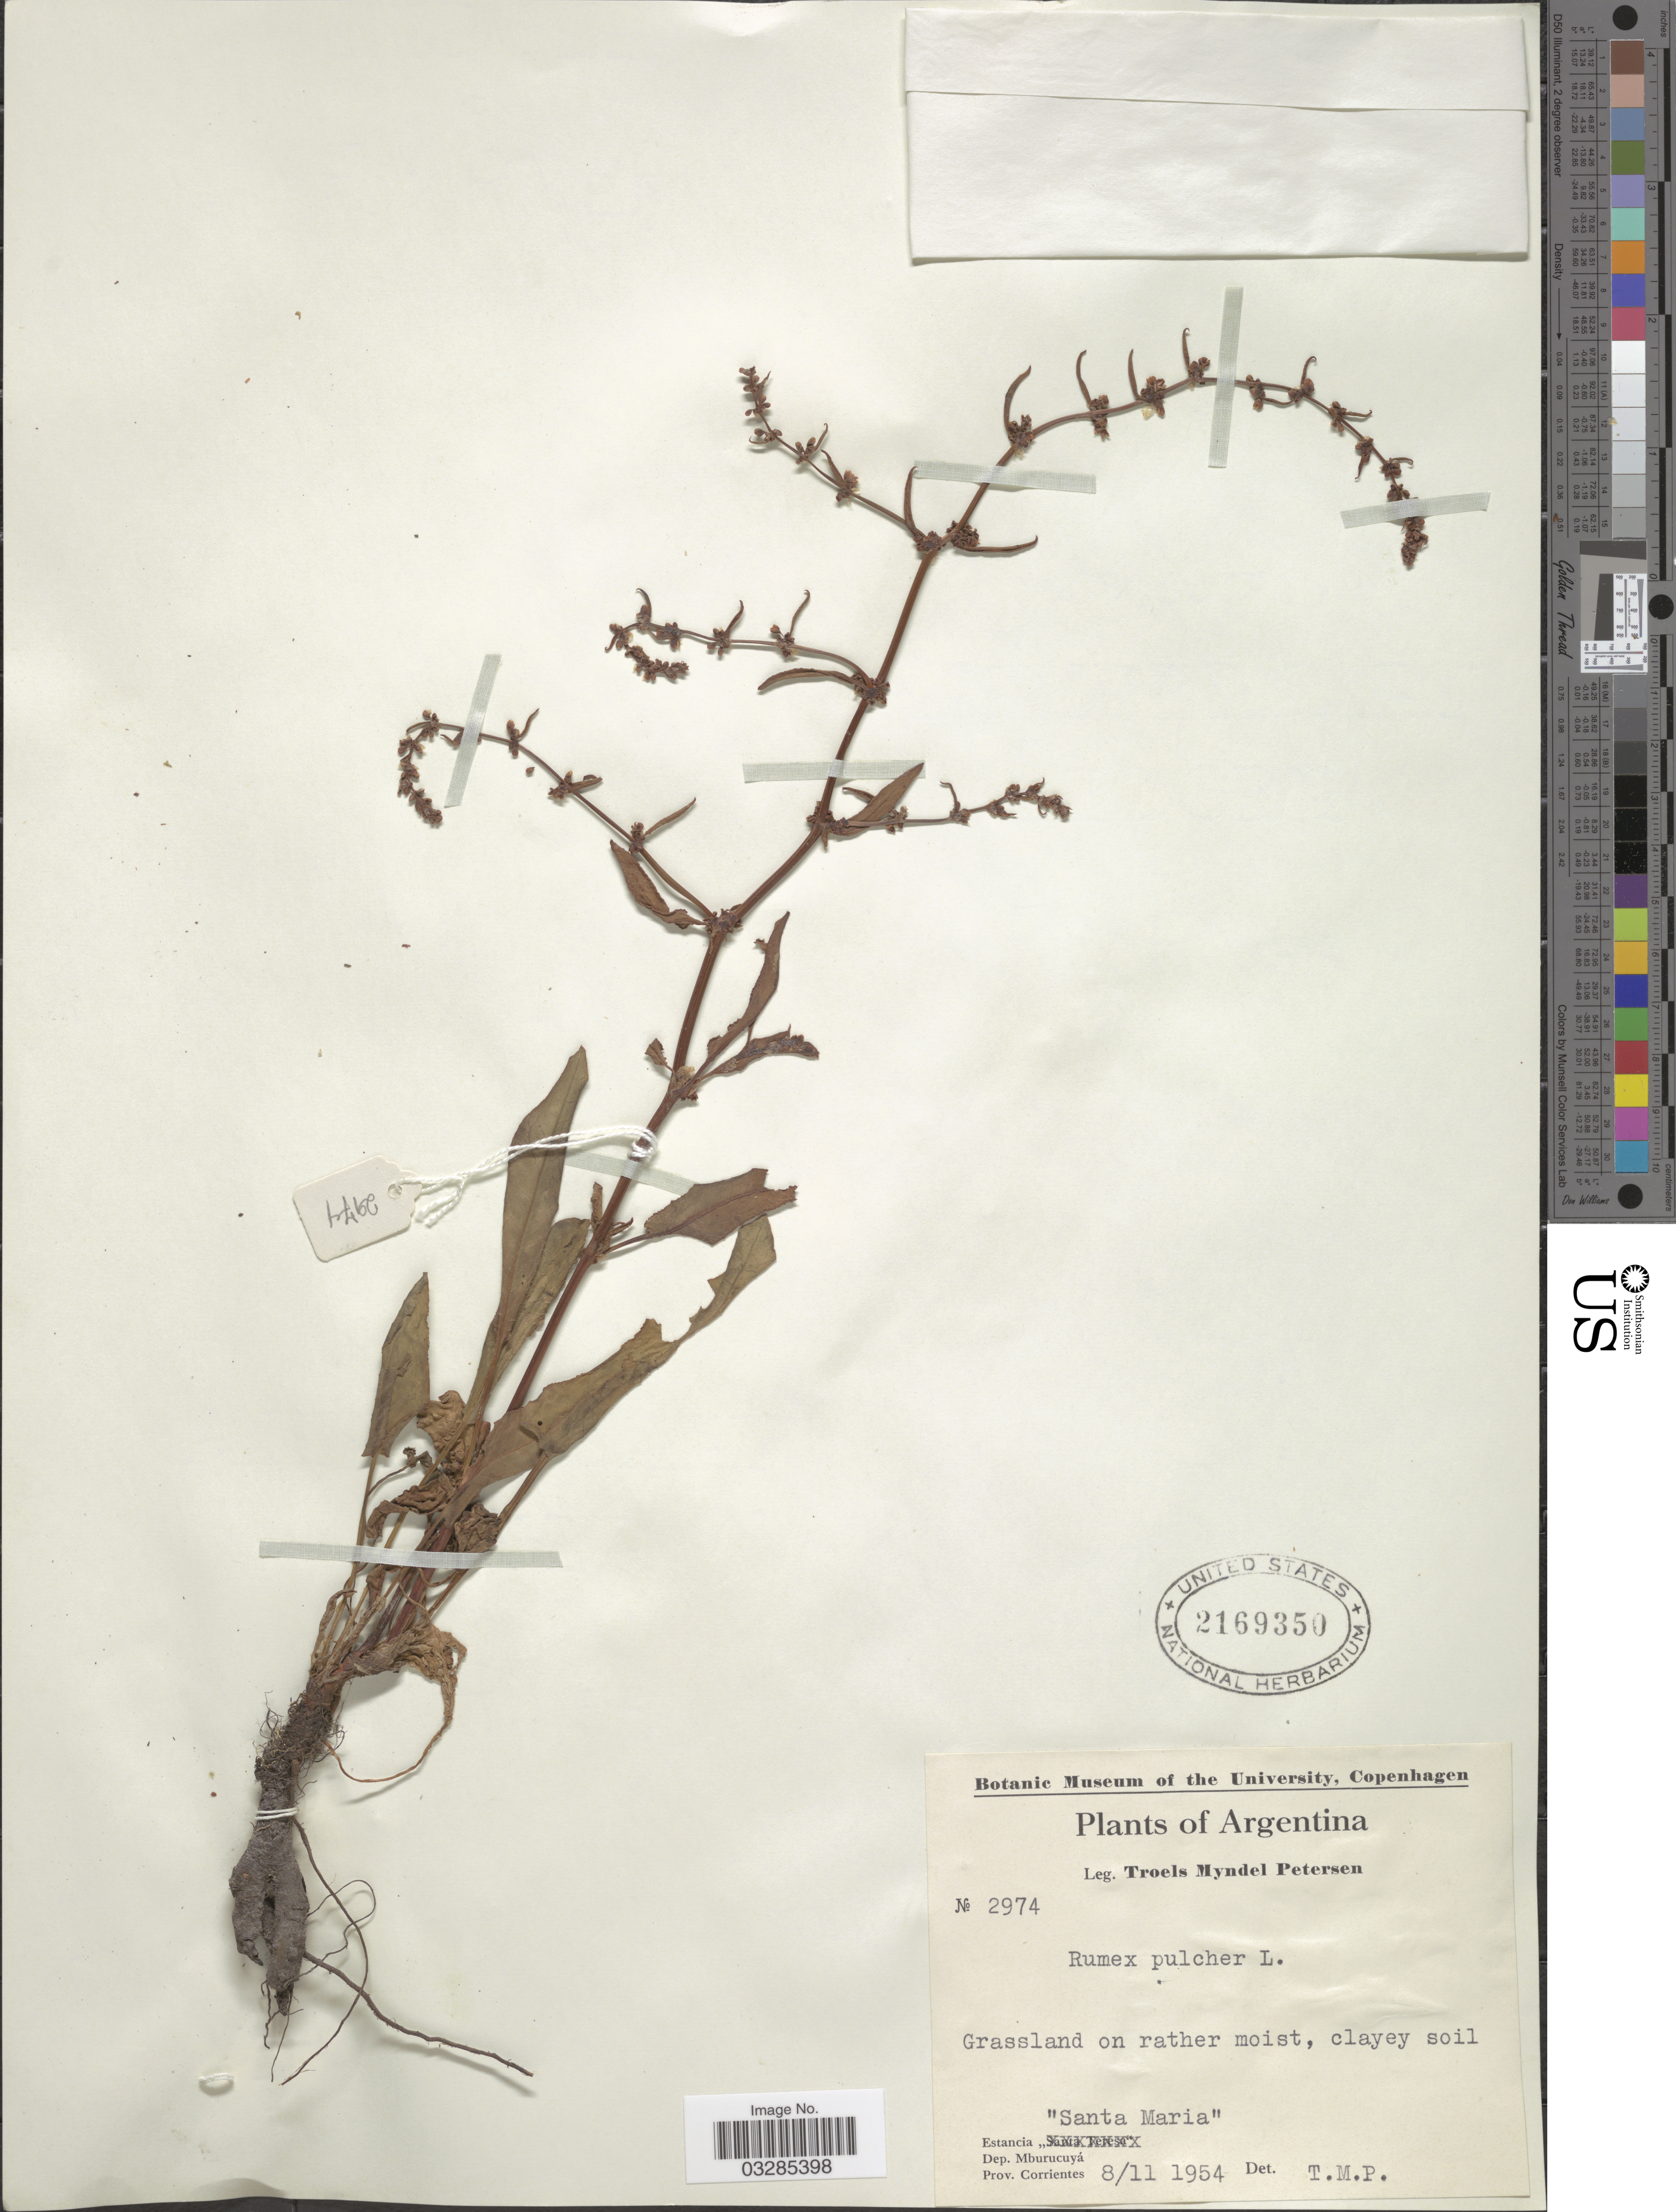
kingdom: Plantae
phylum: Tracheophyta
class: Magnoliopsida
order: Caryophyllales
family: Polygonaceae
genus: Rumex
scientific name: Rumex pulcher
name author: L.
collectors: T. Pederson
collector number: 2974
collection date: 1954-11-08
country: Argentina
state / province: Corrientes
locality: Estancia "Santa Maria". Dep. Mburucuyá.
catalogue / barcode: US 2169350